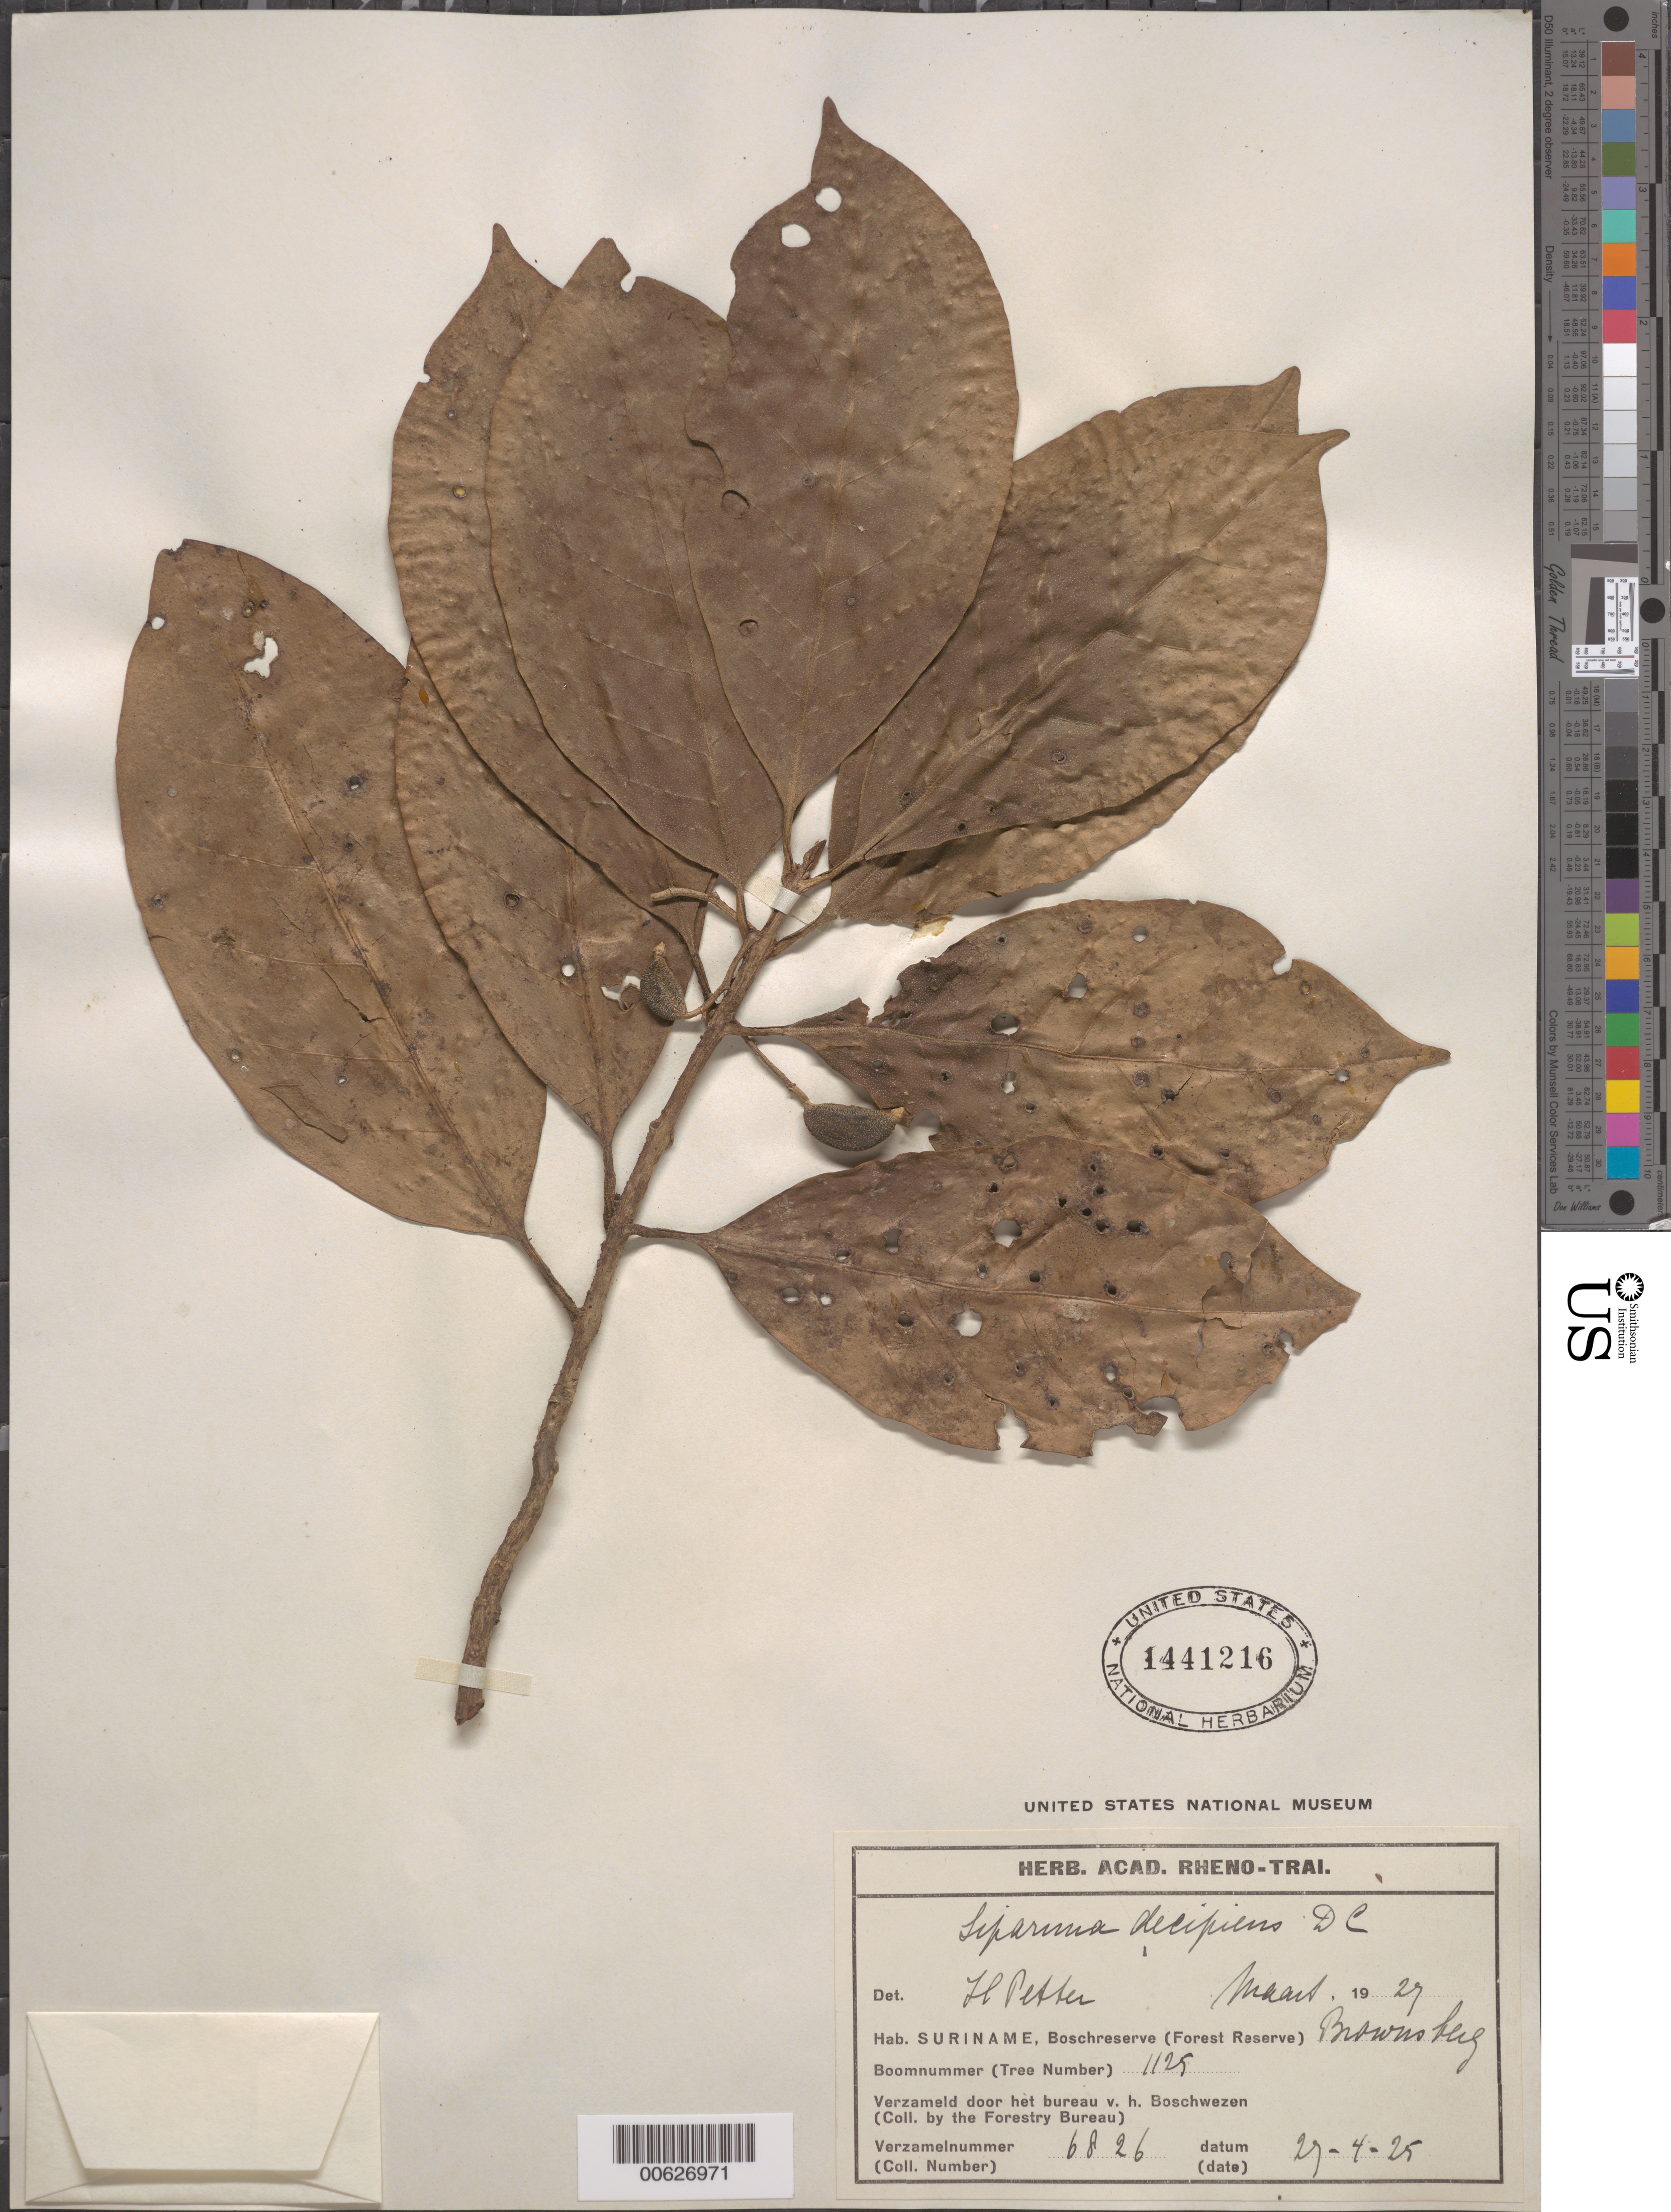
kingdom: Plantae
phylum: Tracheophyta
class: Magnoliopsida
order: Laurales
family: Siparunaceae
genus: Siparuna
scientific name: Siparuna decipiens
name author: (Tul.) A. DC.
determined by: Petter, H.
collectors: Forestry Bureau-Surinam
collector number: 6826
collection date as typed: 27-Apr-25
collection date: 1925-04-27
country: Suriname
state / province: Brokopondo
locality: Brownsberg Nature Reserve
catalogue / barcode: US 1441216